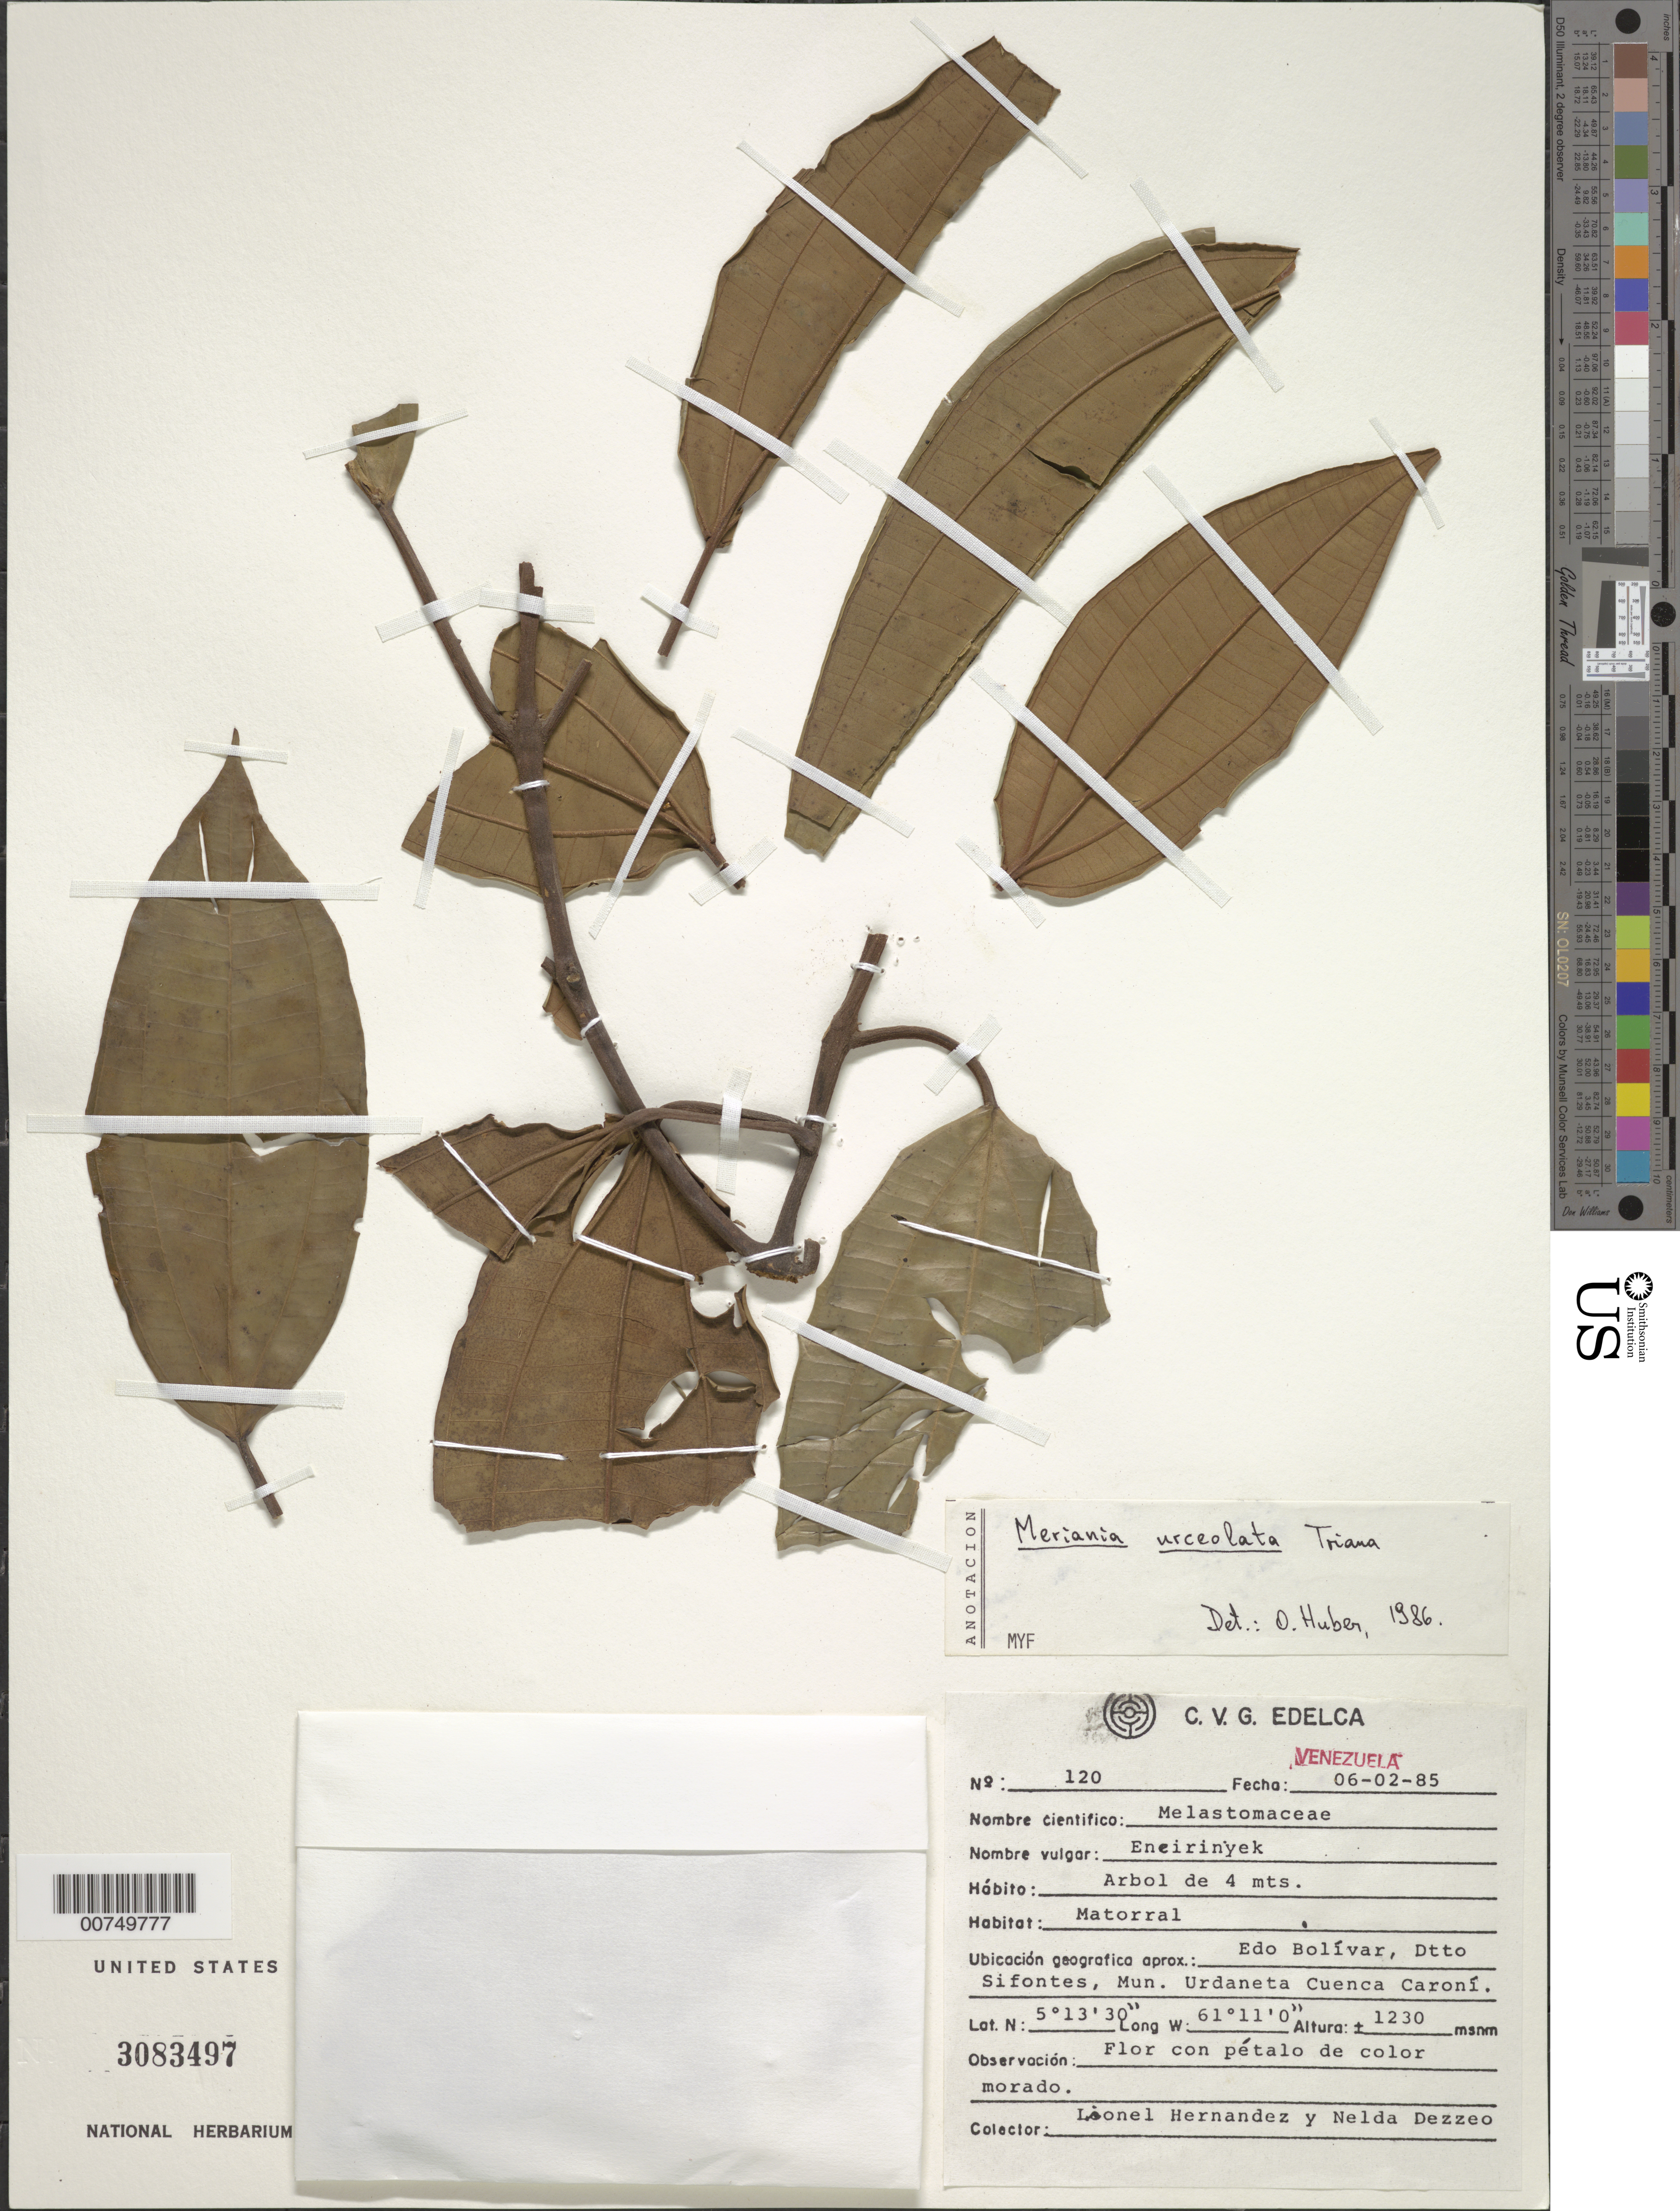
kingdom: Plantae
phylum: Tracheophyta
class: Magnoliopsida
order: Myrtales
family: Melastomataceae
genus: Meriania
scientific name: Meriania urceolata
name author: Triana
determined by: Huber, Otto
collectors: L. Hernández & N. Dezzeo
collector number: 120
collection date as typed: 6-Feb-85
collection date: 1985-02-06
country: Venezuela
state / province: Bolívar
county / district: Sifontes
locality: Mun. Urdaneta, Cuenca Caroní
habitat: Matorral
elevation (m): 1230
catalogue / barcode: US 3083497